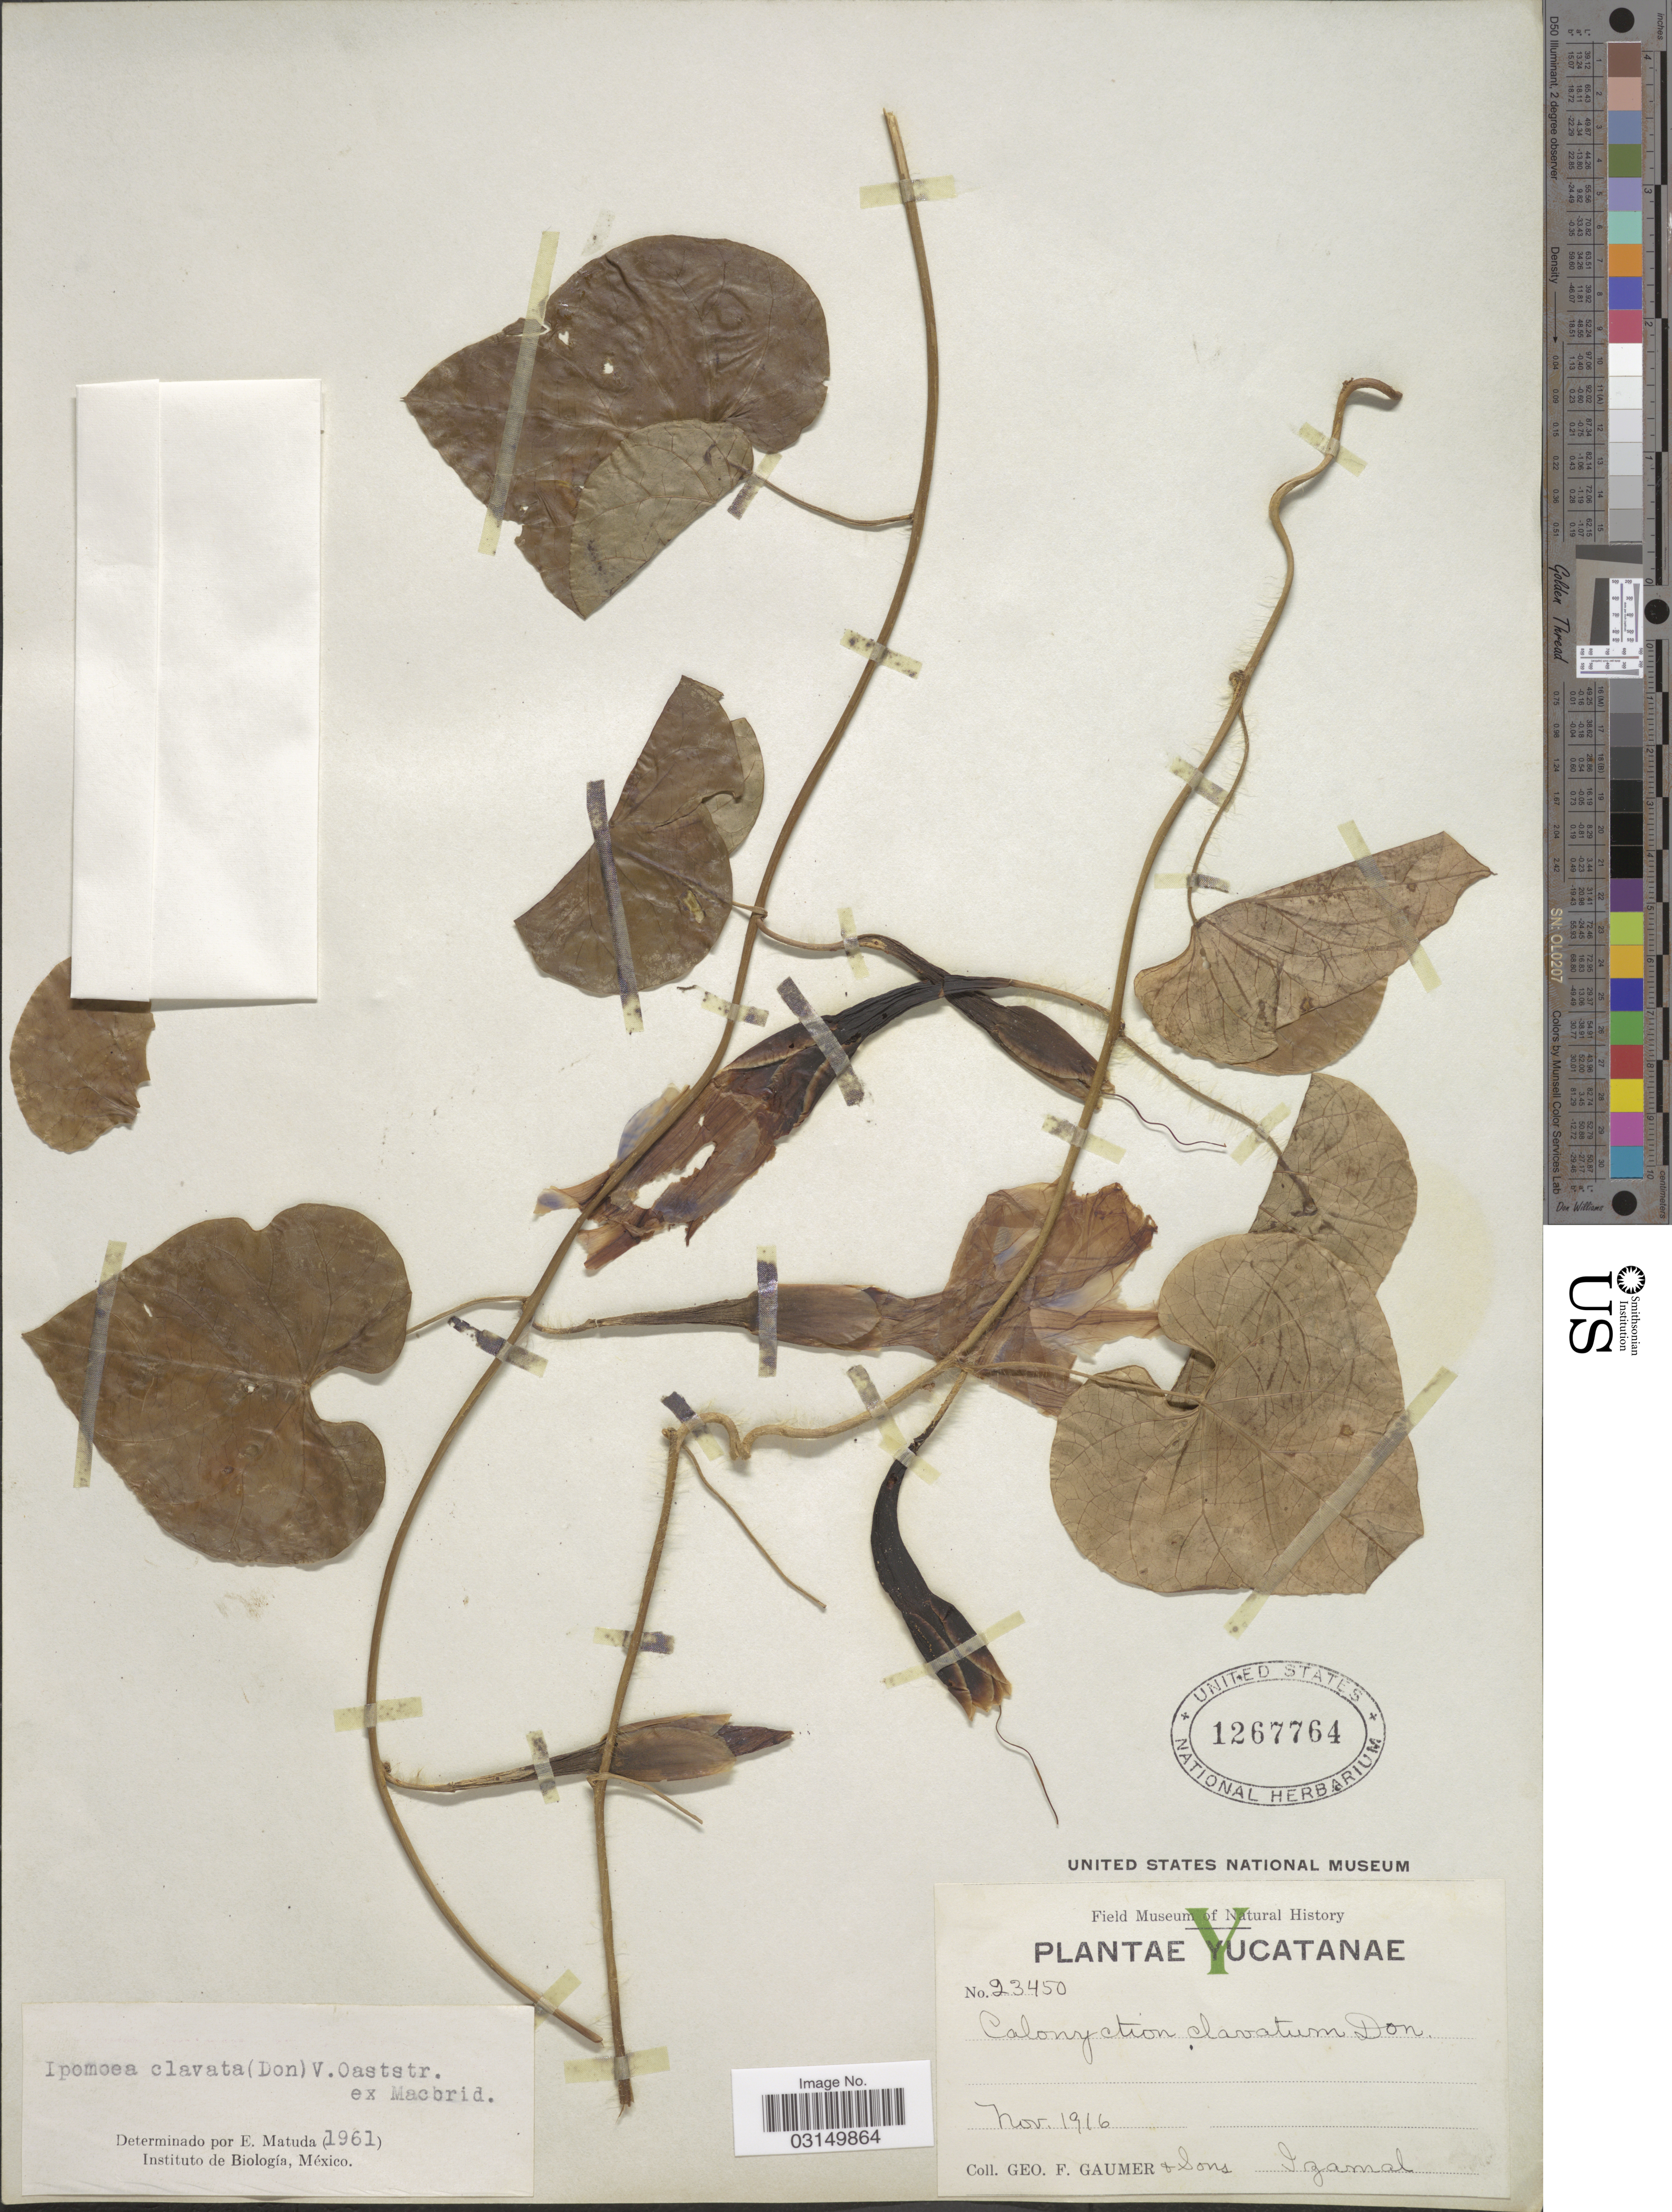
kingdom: Plantae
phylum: Tracheophyta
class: Magnoliopsida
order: Solanales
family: Convolvulaceae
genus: Ipomoea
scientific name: Ipomoea clavata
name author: (G. Don) J.F. Macbr.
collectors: G. F. Gaumer & Sons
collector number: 23450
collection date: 1916-11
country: Mexico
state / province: Yucatán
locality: Yucatanae, Izamal.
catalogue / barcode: US 1267764